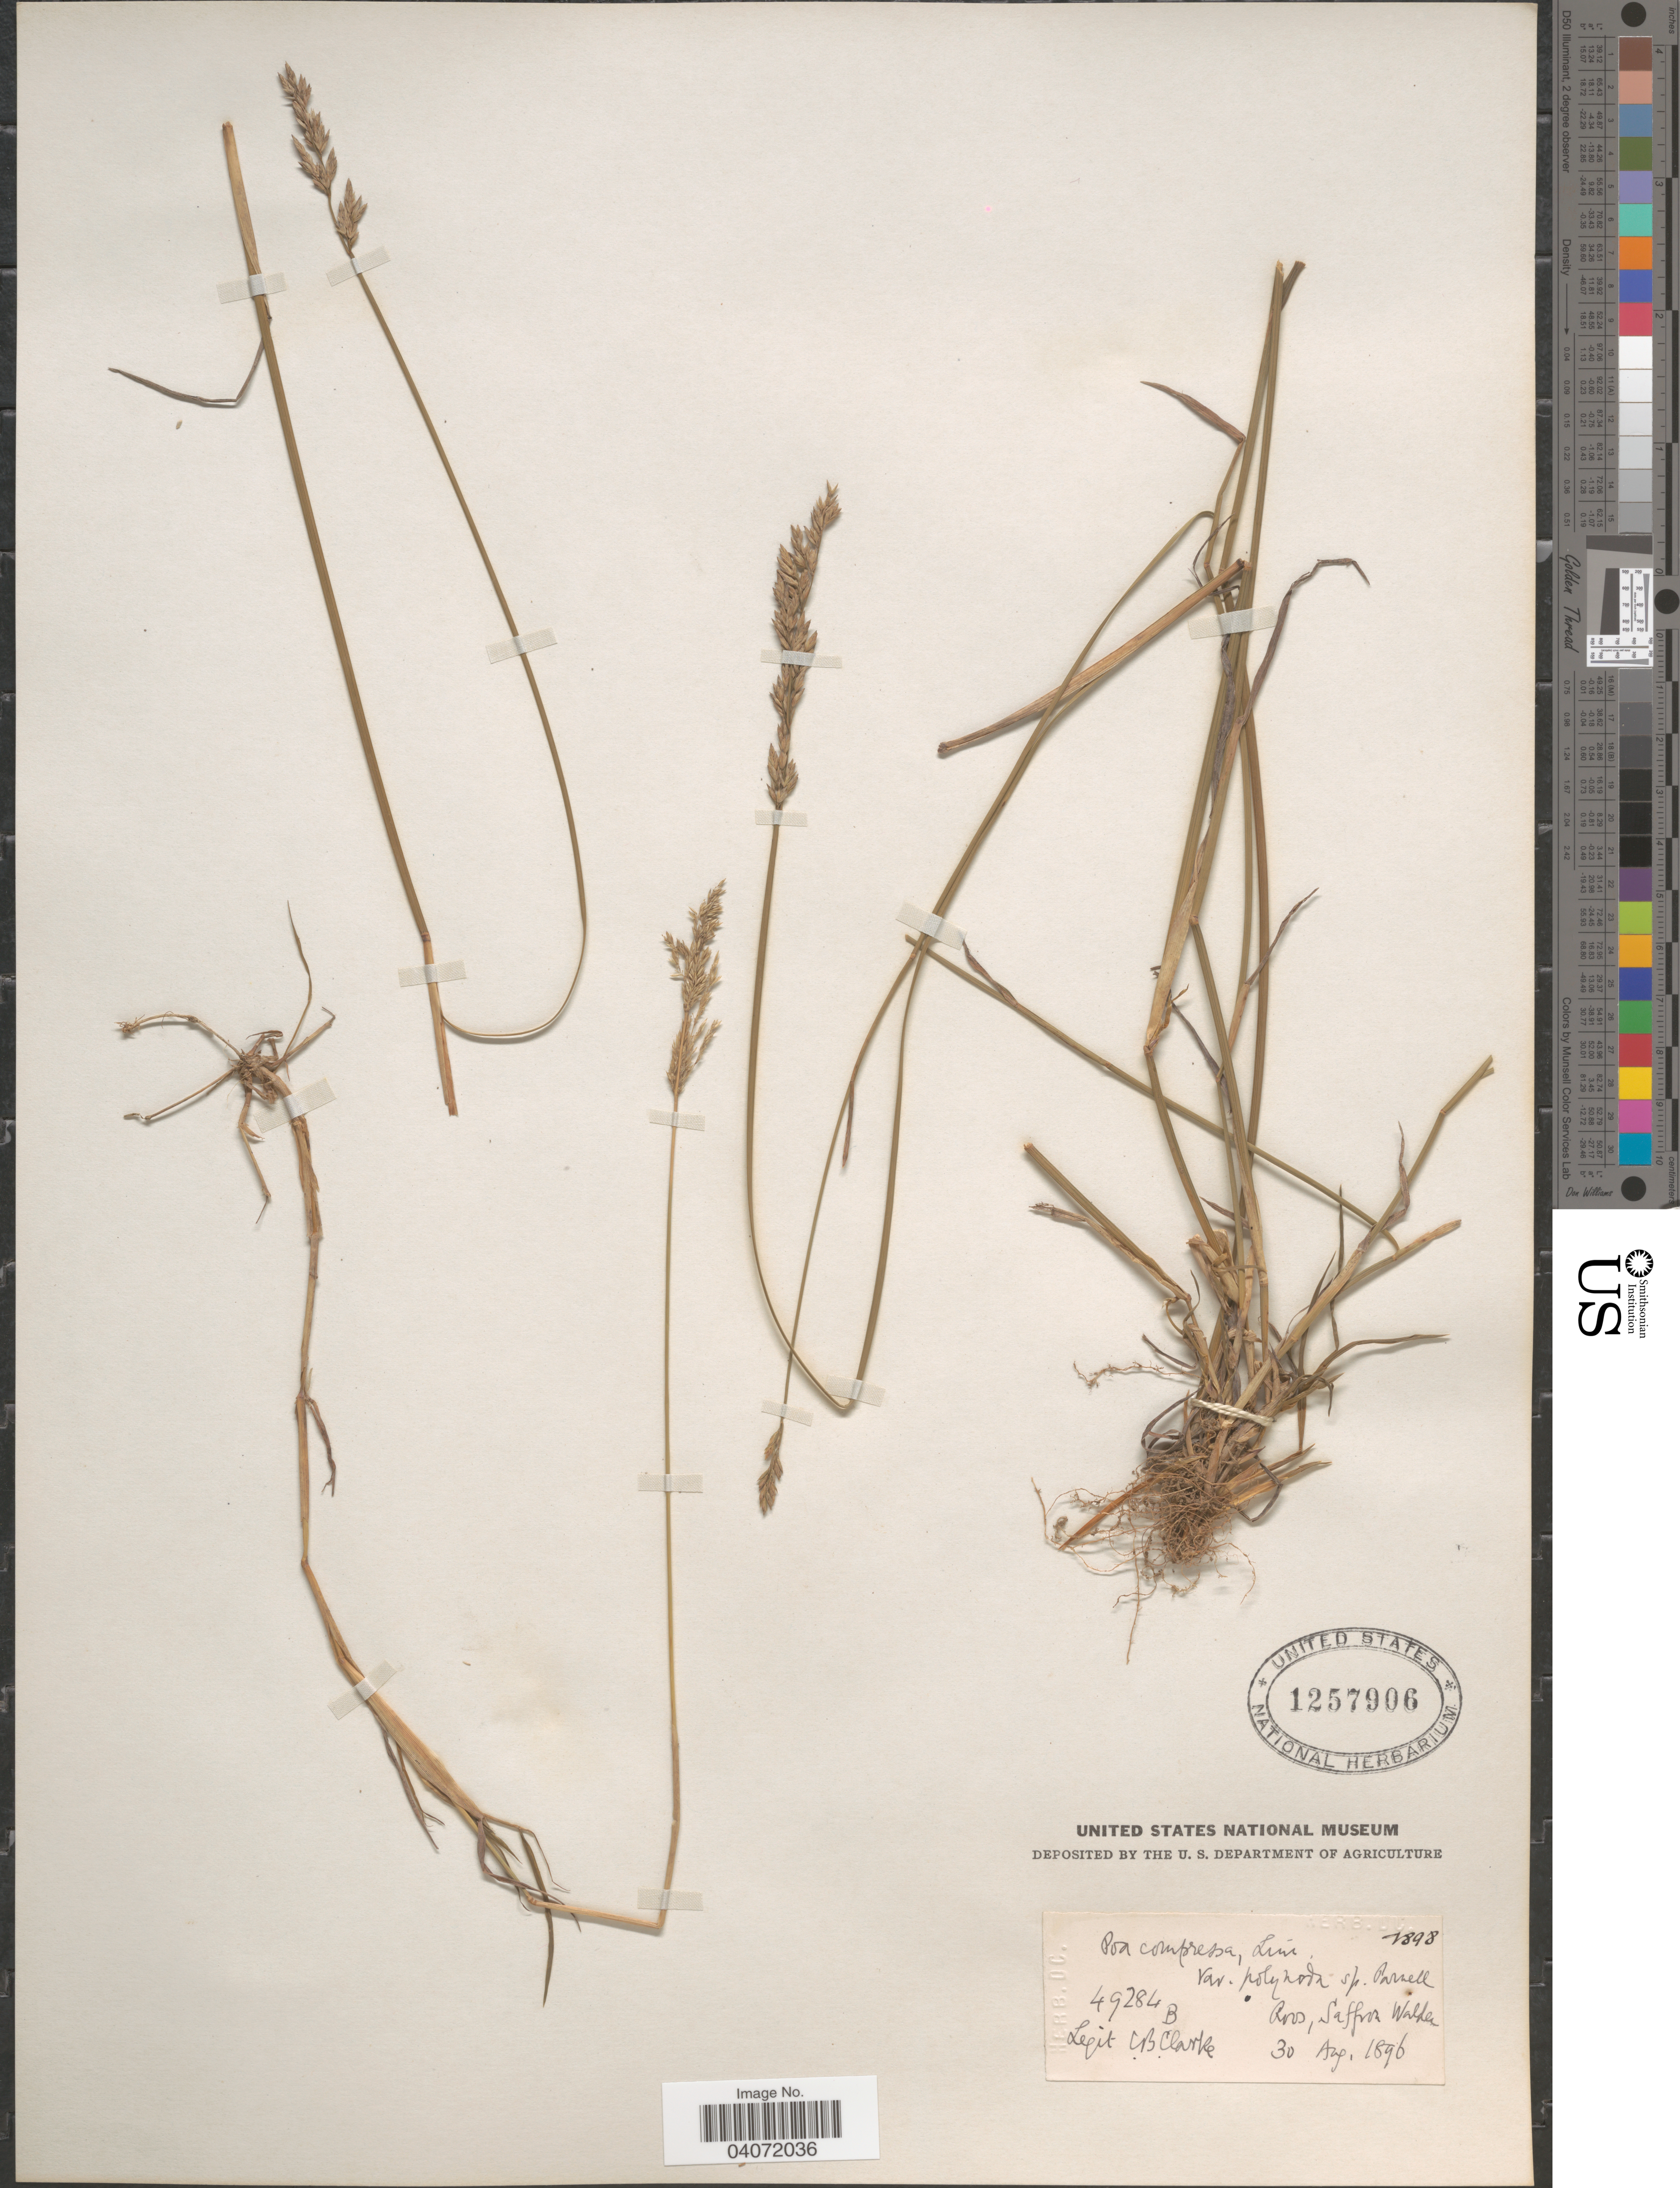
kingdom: Plantae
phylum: Tracheophyta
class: Liliopsida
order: Poales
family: Poaceae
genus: Poa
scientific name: Poa compressa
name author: L.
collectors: C. B. Clarke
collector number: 49284B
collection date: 1896-08-30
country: United Kingdom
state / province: England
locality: Roos, Saffron Walder.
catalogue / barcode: US 1257906